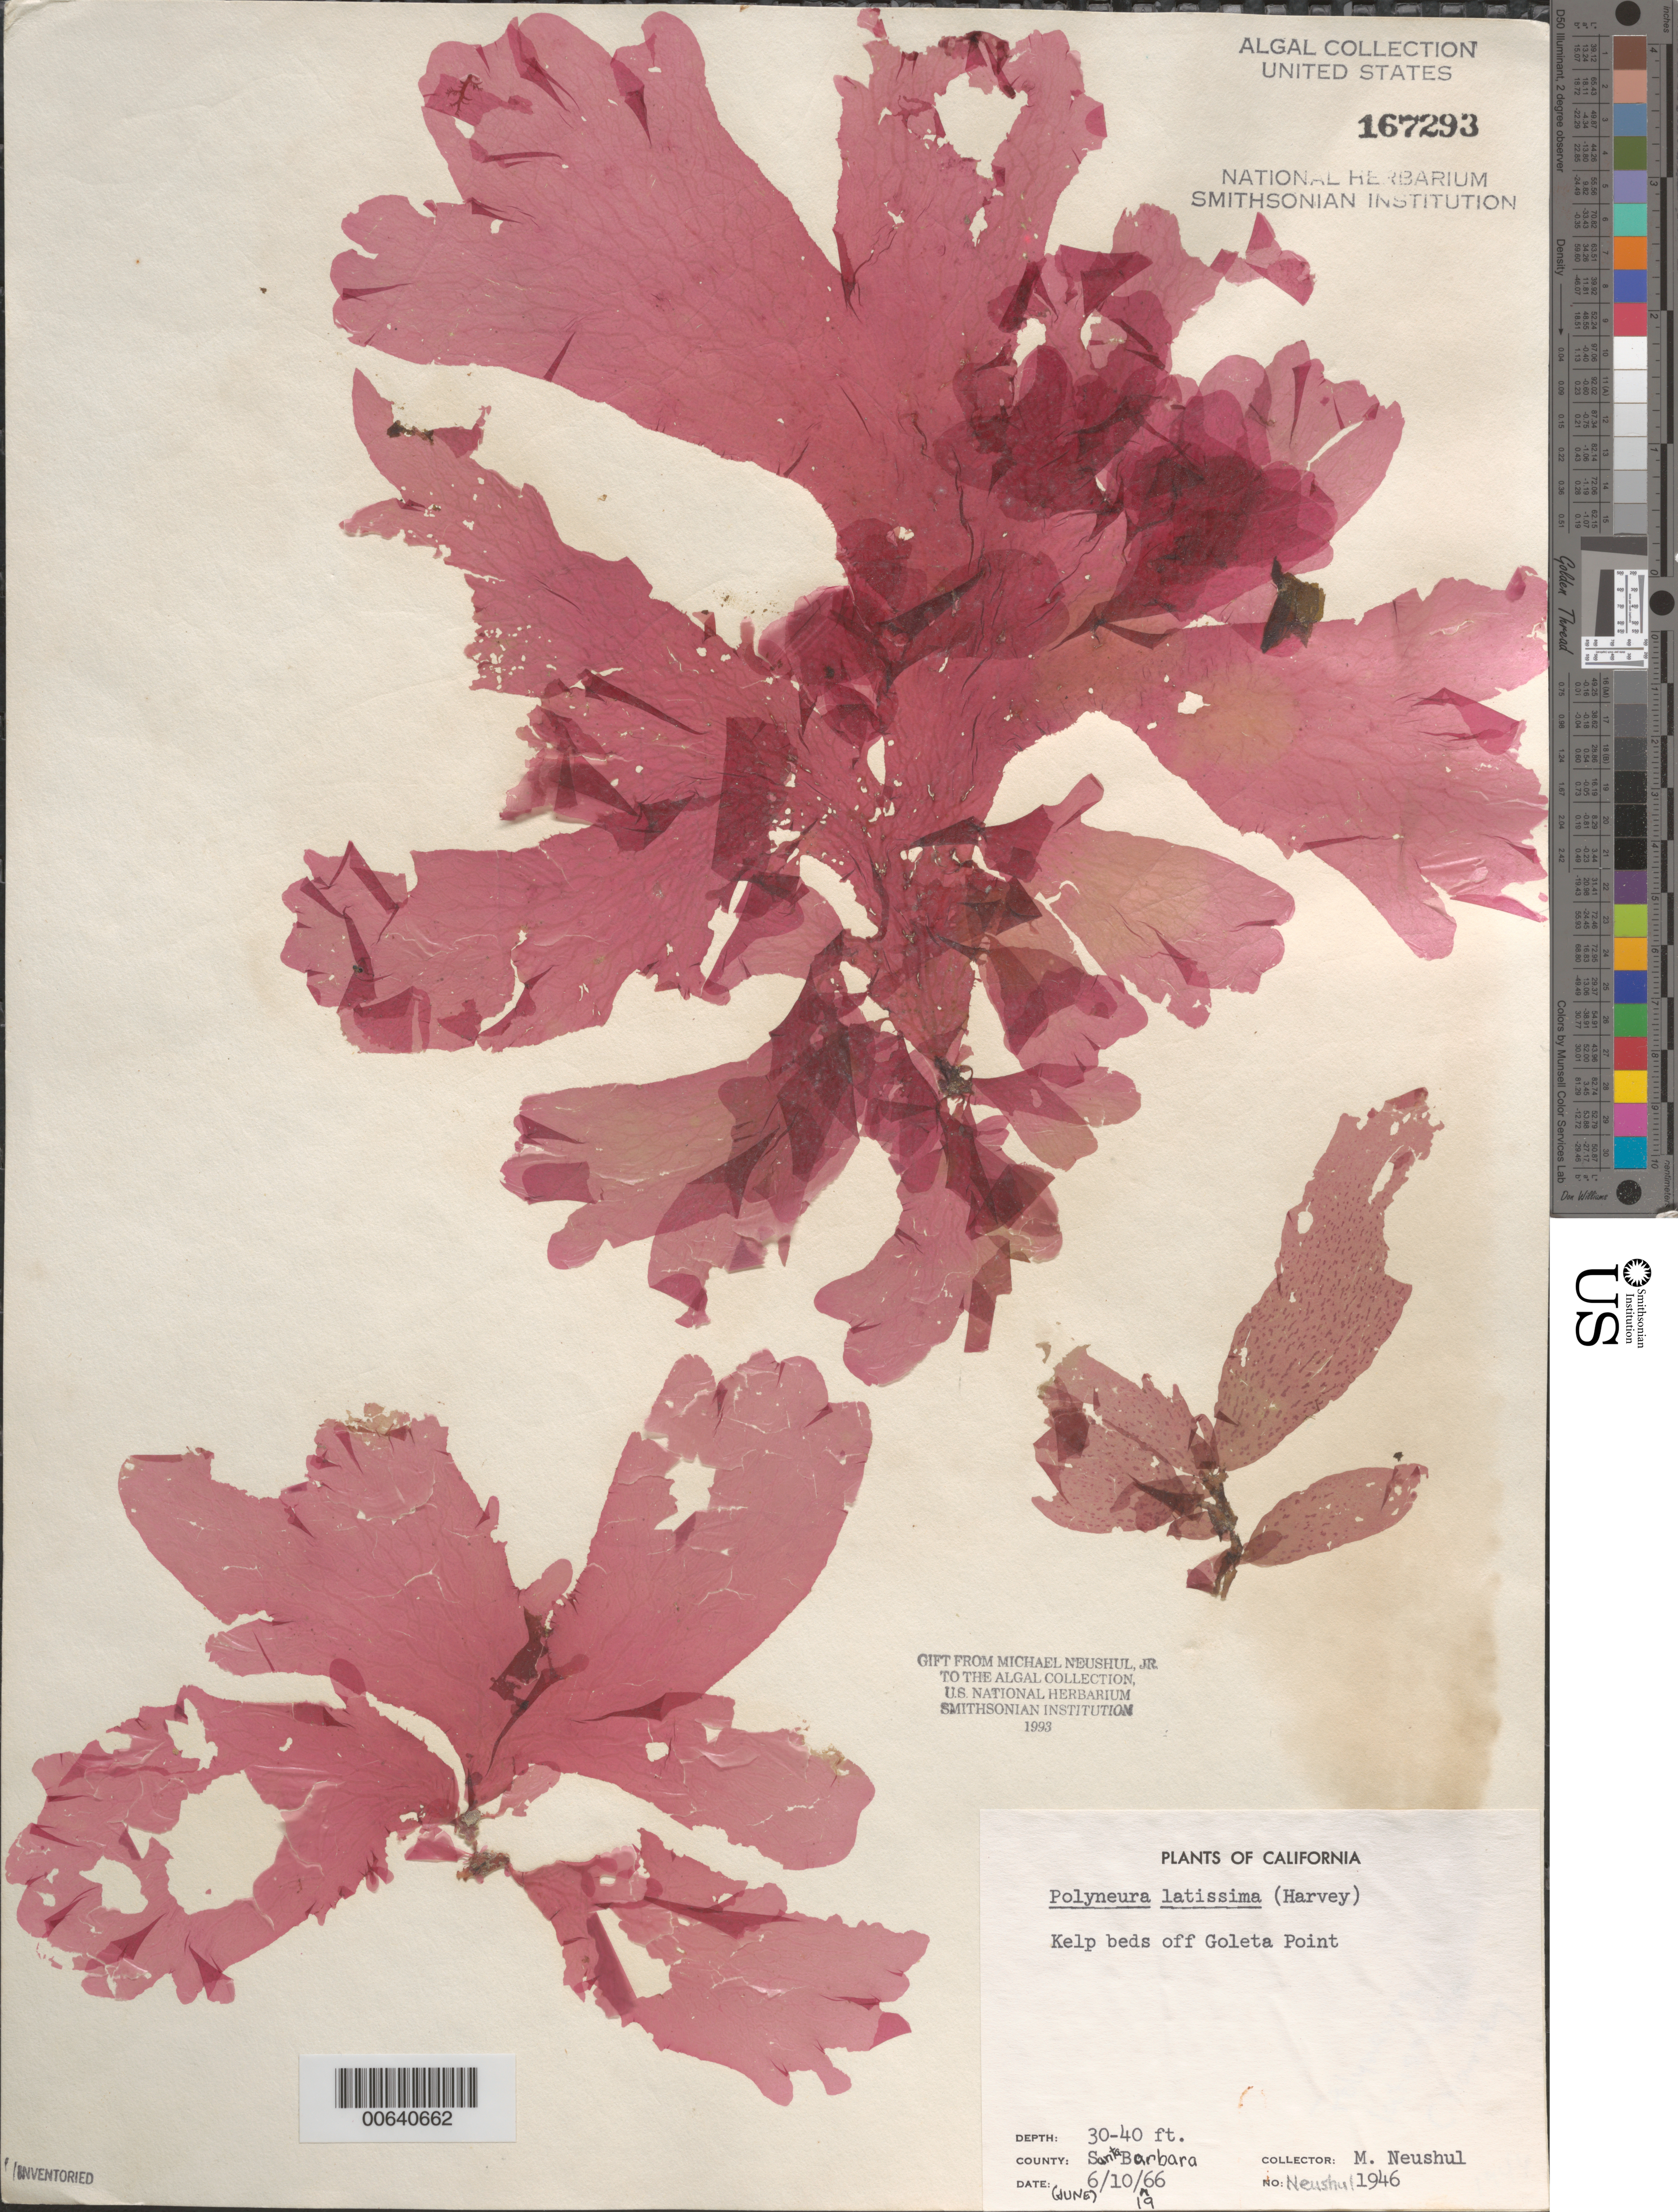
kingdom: Plantae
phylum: Rhodophyta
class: Florideophyceae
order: Ceramiales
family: Delesseriaceae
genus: Polyneura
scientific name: Polyneura latissima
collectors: M. Neushul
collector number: Neushul 1946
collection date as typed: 10 Jun 1966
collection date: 1966-06-10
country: United States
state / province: California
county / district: Santa Barbara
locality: Off Goleta Point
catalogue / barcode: US 167293